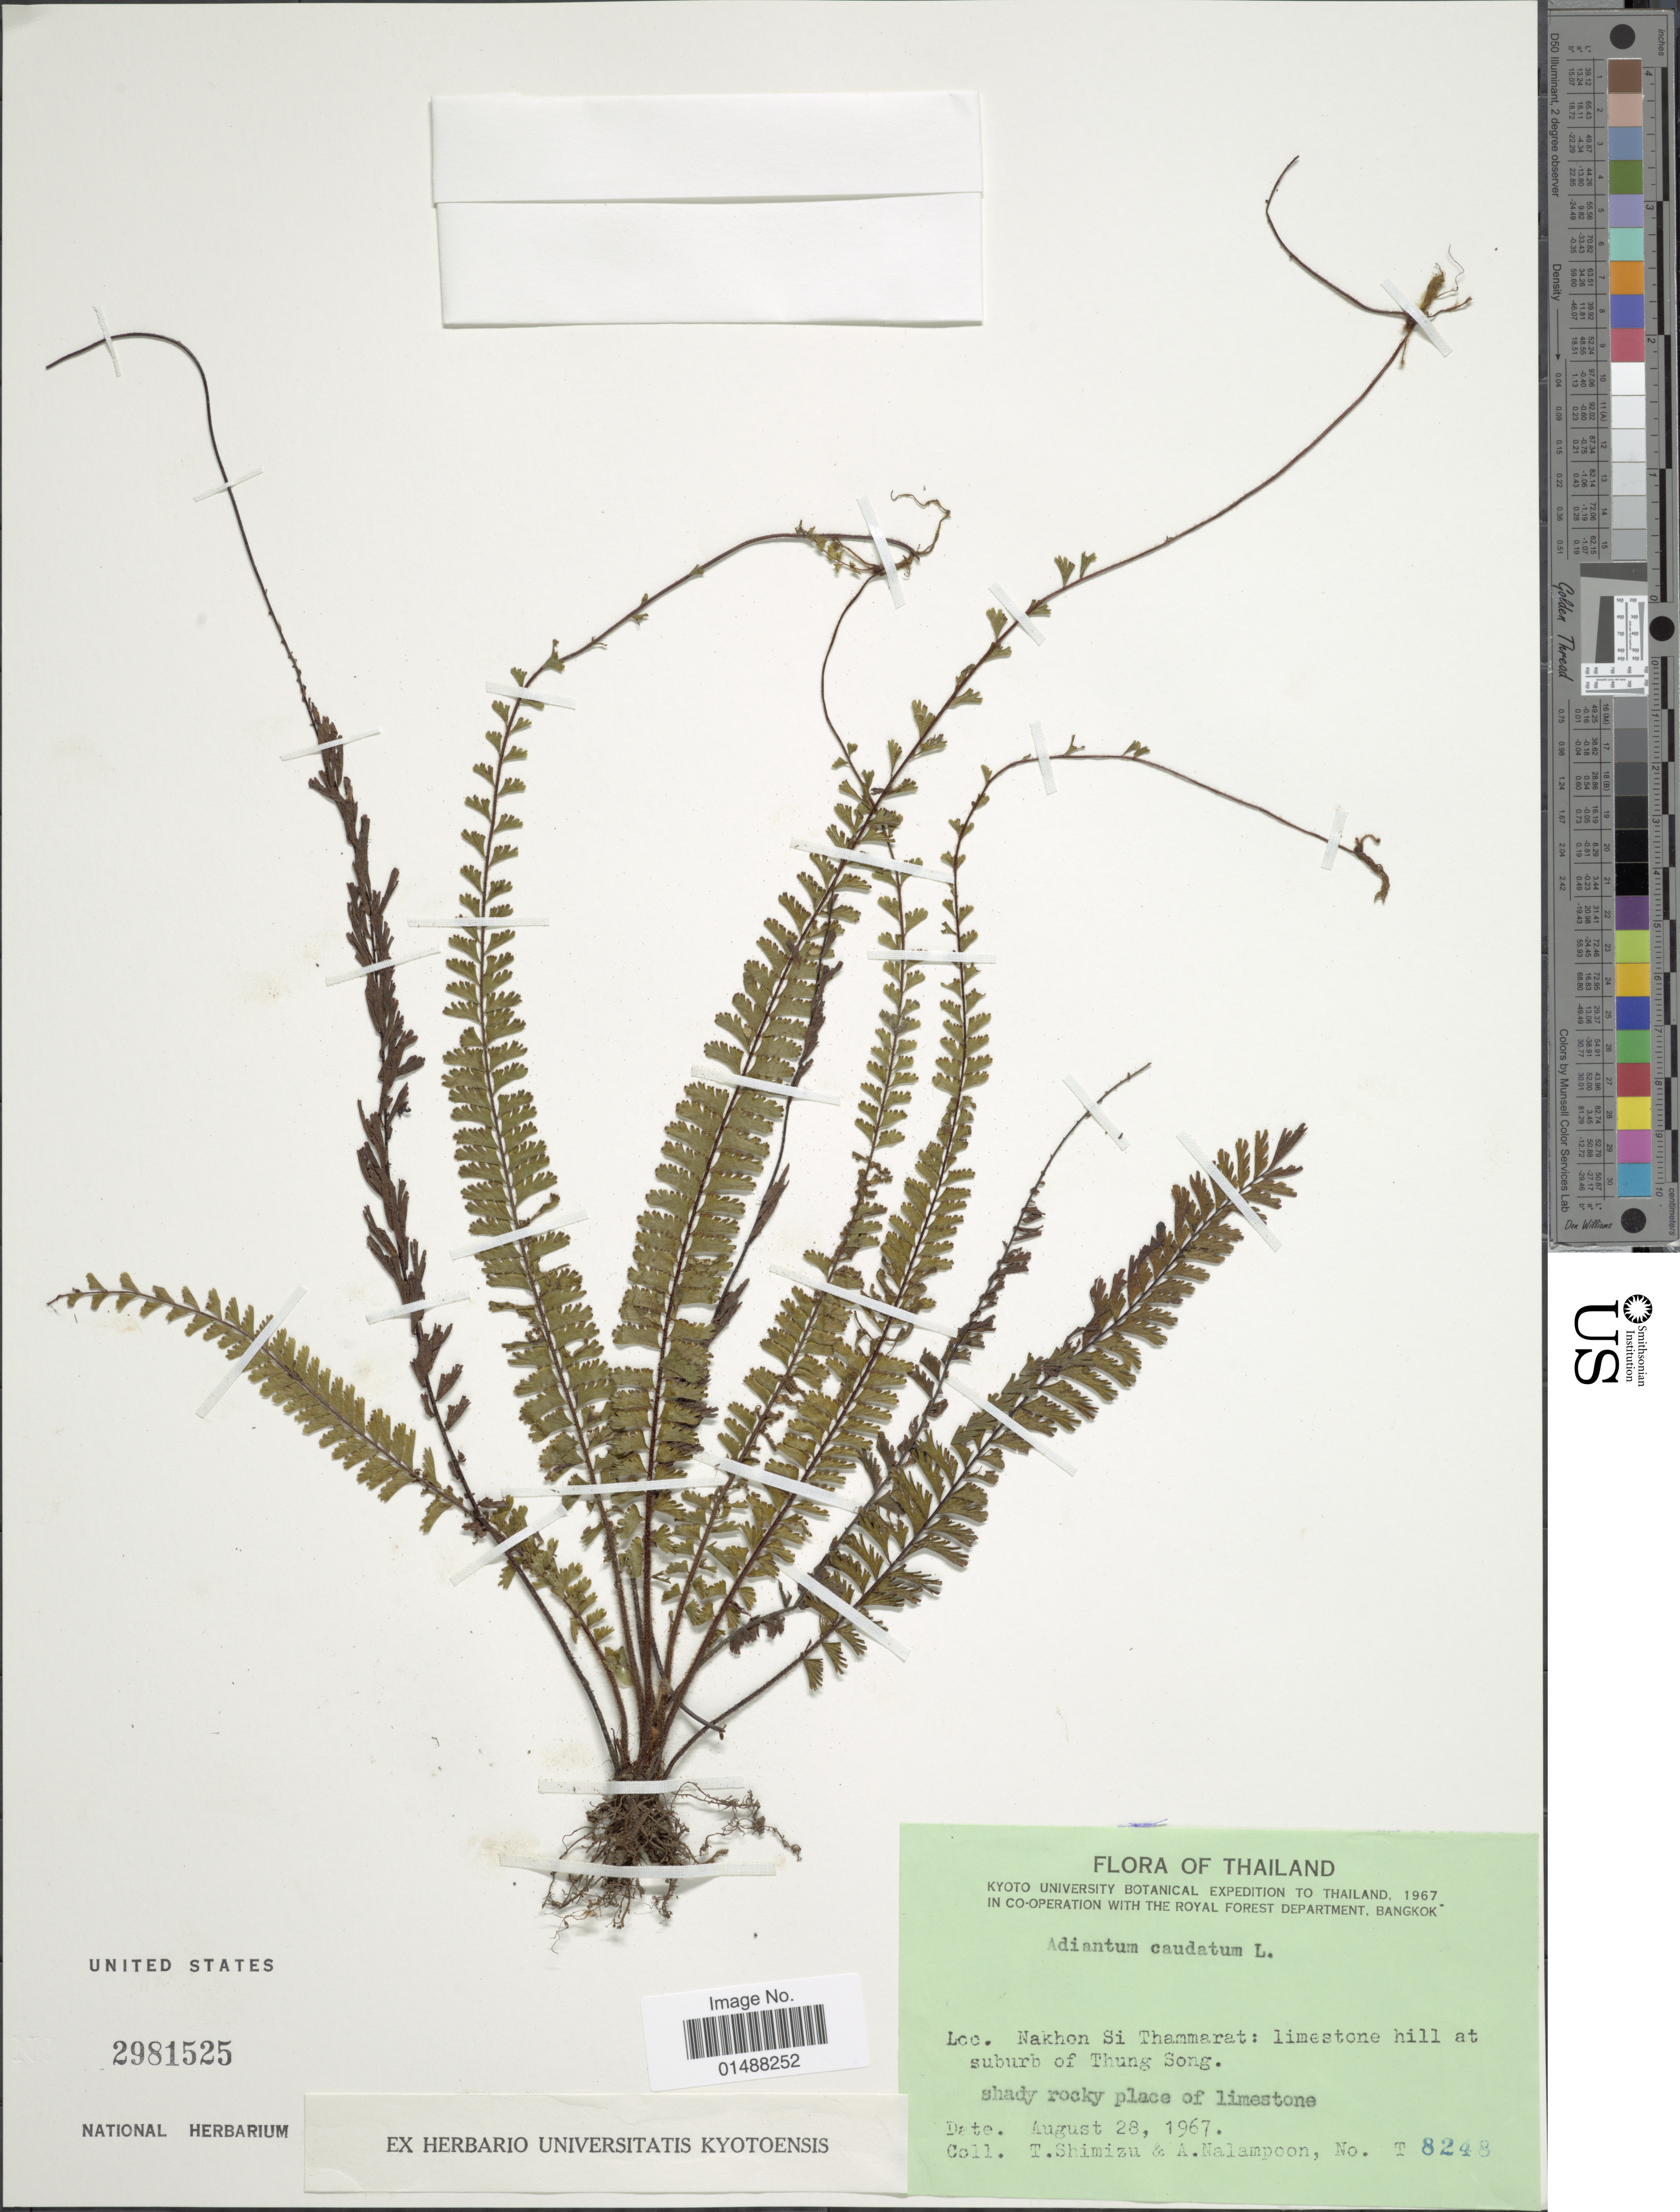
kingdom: Plantae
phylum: Tracheophyta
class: Polypodiopsida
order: Polypodiales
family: Pteridaceae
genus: Adiantum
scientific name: Adiantum caudatum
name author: L.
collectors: T. Shimizu & A. Nalampoon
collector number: T8248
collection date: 1967-08-28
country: Thailand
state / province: Nakhon Si Thammarat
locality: Nakhon Si Thammarat: Limestone hill at suburb of Thung Song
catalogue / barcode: US 2981525